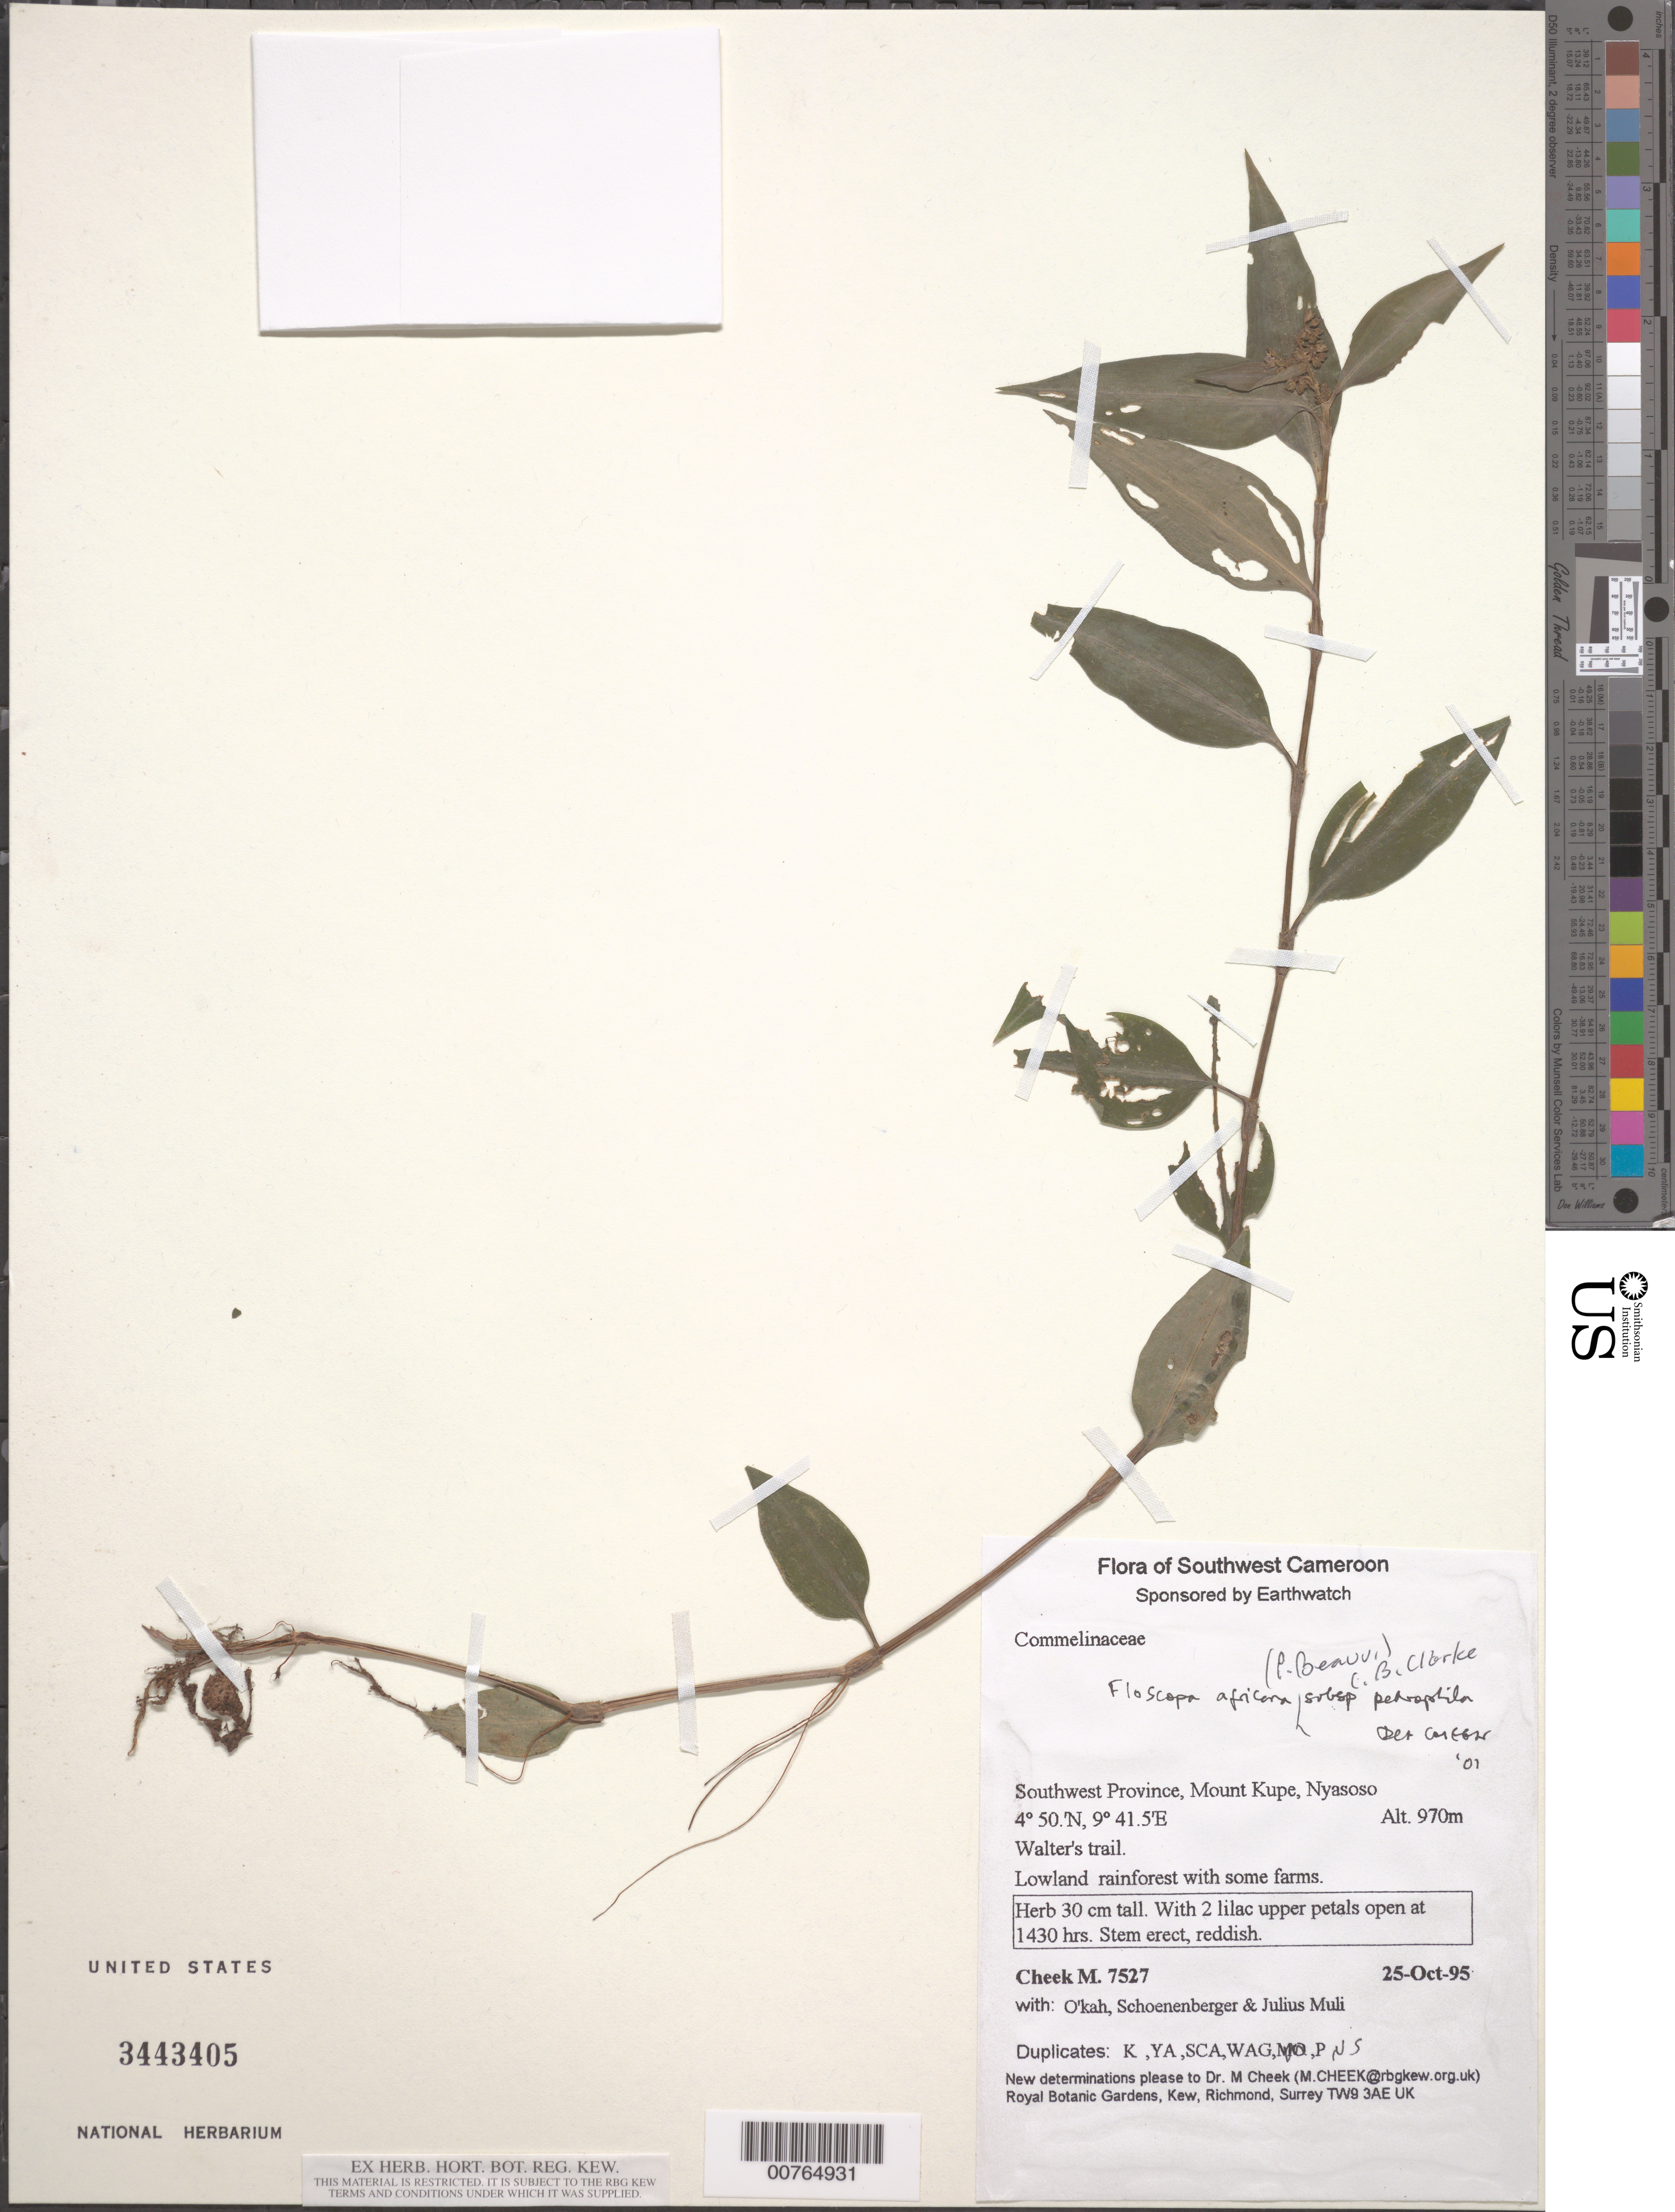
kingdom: Plantae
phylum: Tracheophyta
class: Liliopsida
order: Commelinales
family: Commelinaceae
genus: Floscopa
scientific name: Floscopa africana subsp. petrophila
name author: J.K. Morton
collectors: M. Cheek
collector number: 7527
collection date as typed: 25 Oct 1995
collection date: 1995-10-25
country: Cameroon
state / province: Sud-Ouest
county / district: Meme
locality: Nyasoso, Mt. Kupe.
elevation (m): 970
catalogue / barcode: US 3443405